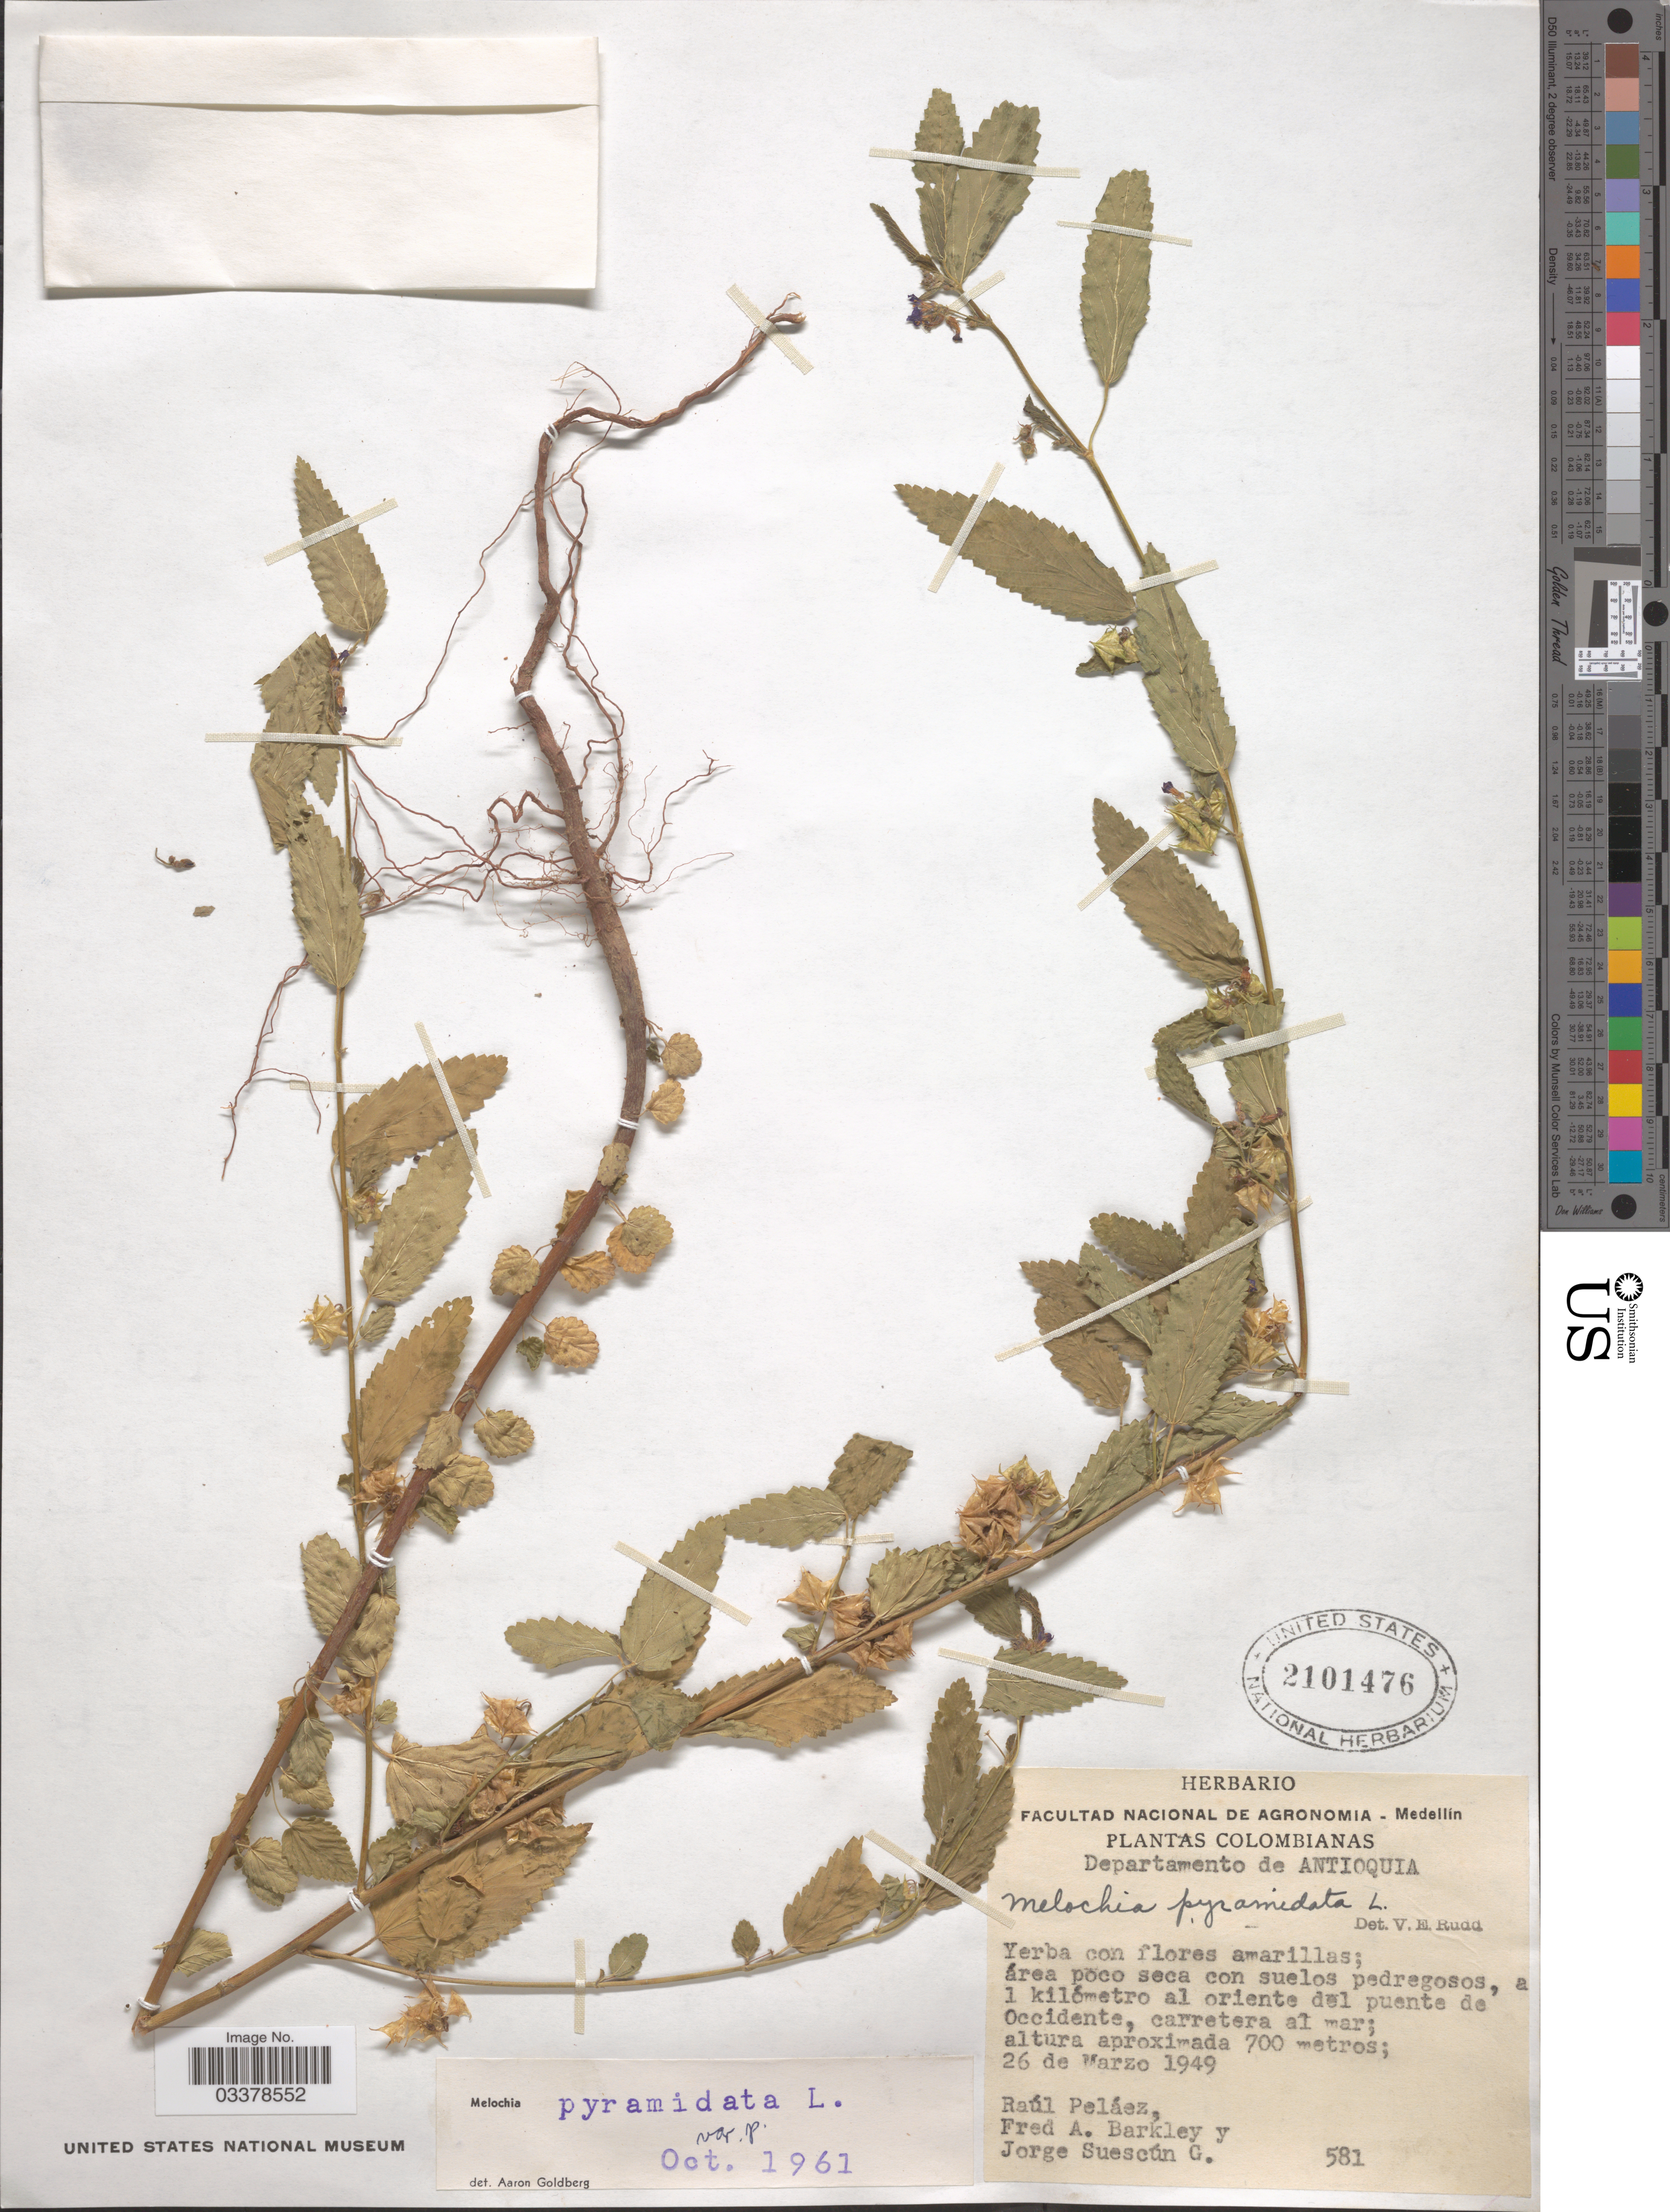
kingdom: Plantae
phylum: Tracheophyta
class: Magnoliopsida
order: Malvales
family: Malvaceae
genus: Melochia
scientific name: Melochia pyramidata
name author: L.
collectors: R. Pelaez, F. A. Barkley & J. Suescun G.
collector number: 581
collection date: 1949-03-26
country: Colombia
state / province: Antioquia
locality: Departamento de Antioquia. a 1 kilómetro al oriente del puente de Occidente, carretera al mar.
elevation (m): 700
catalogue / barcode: US 2101476